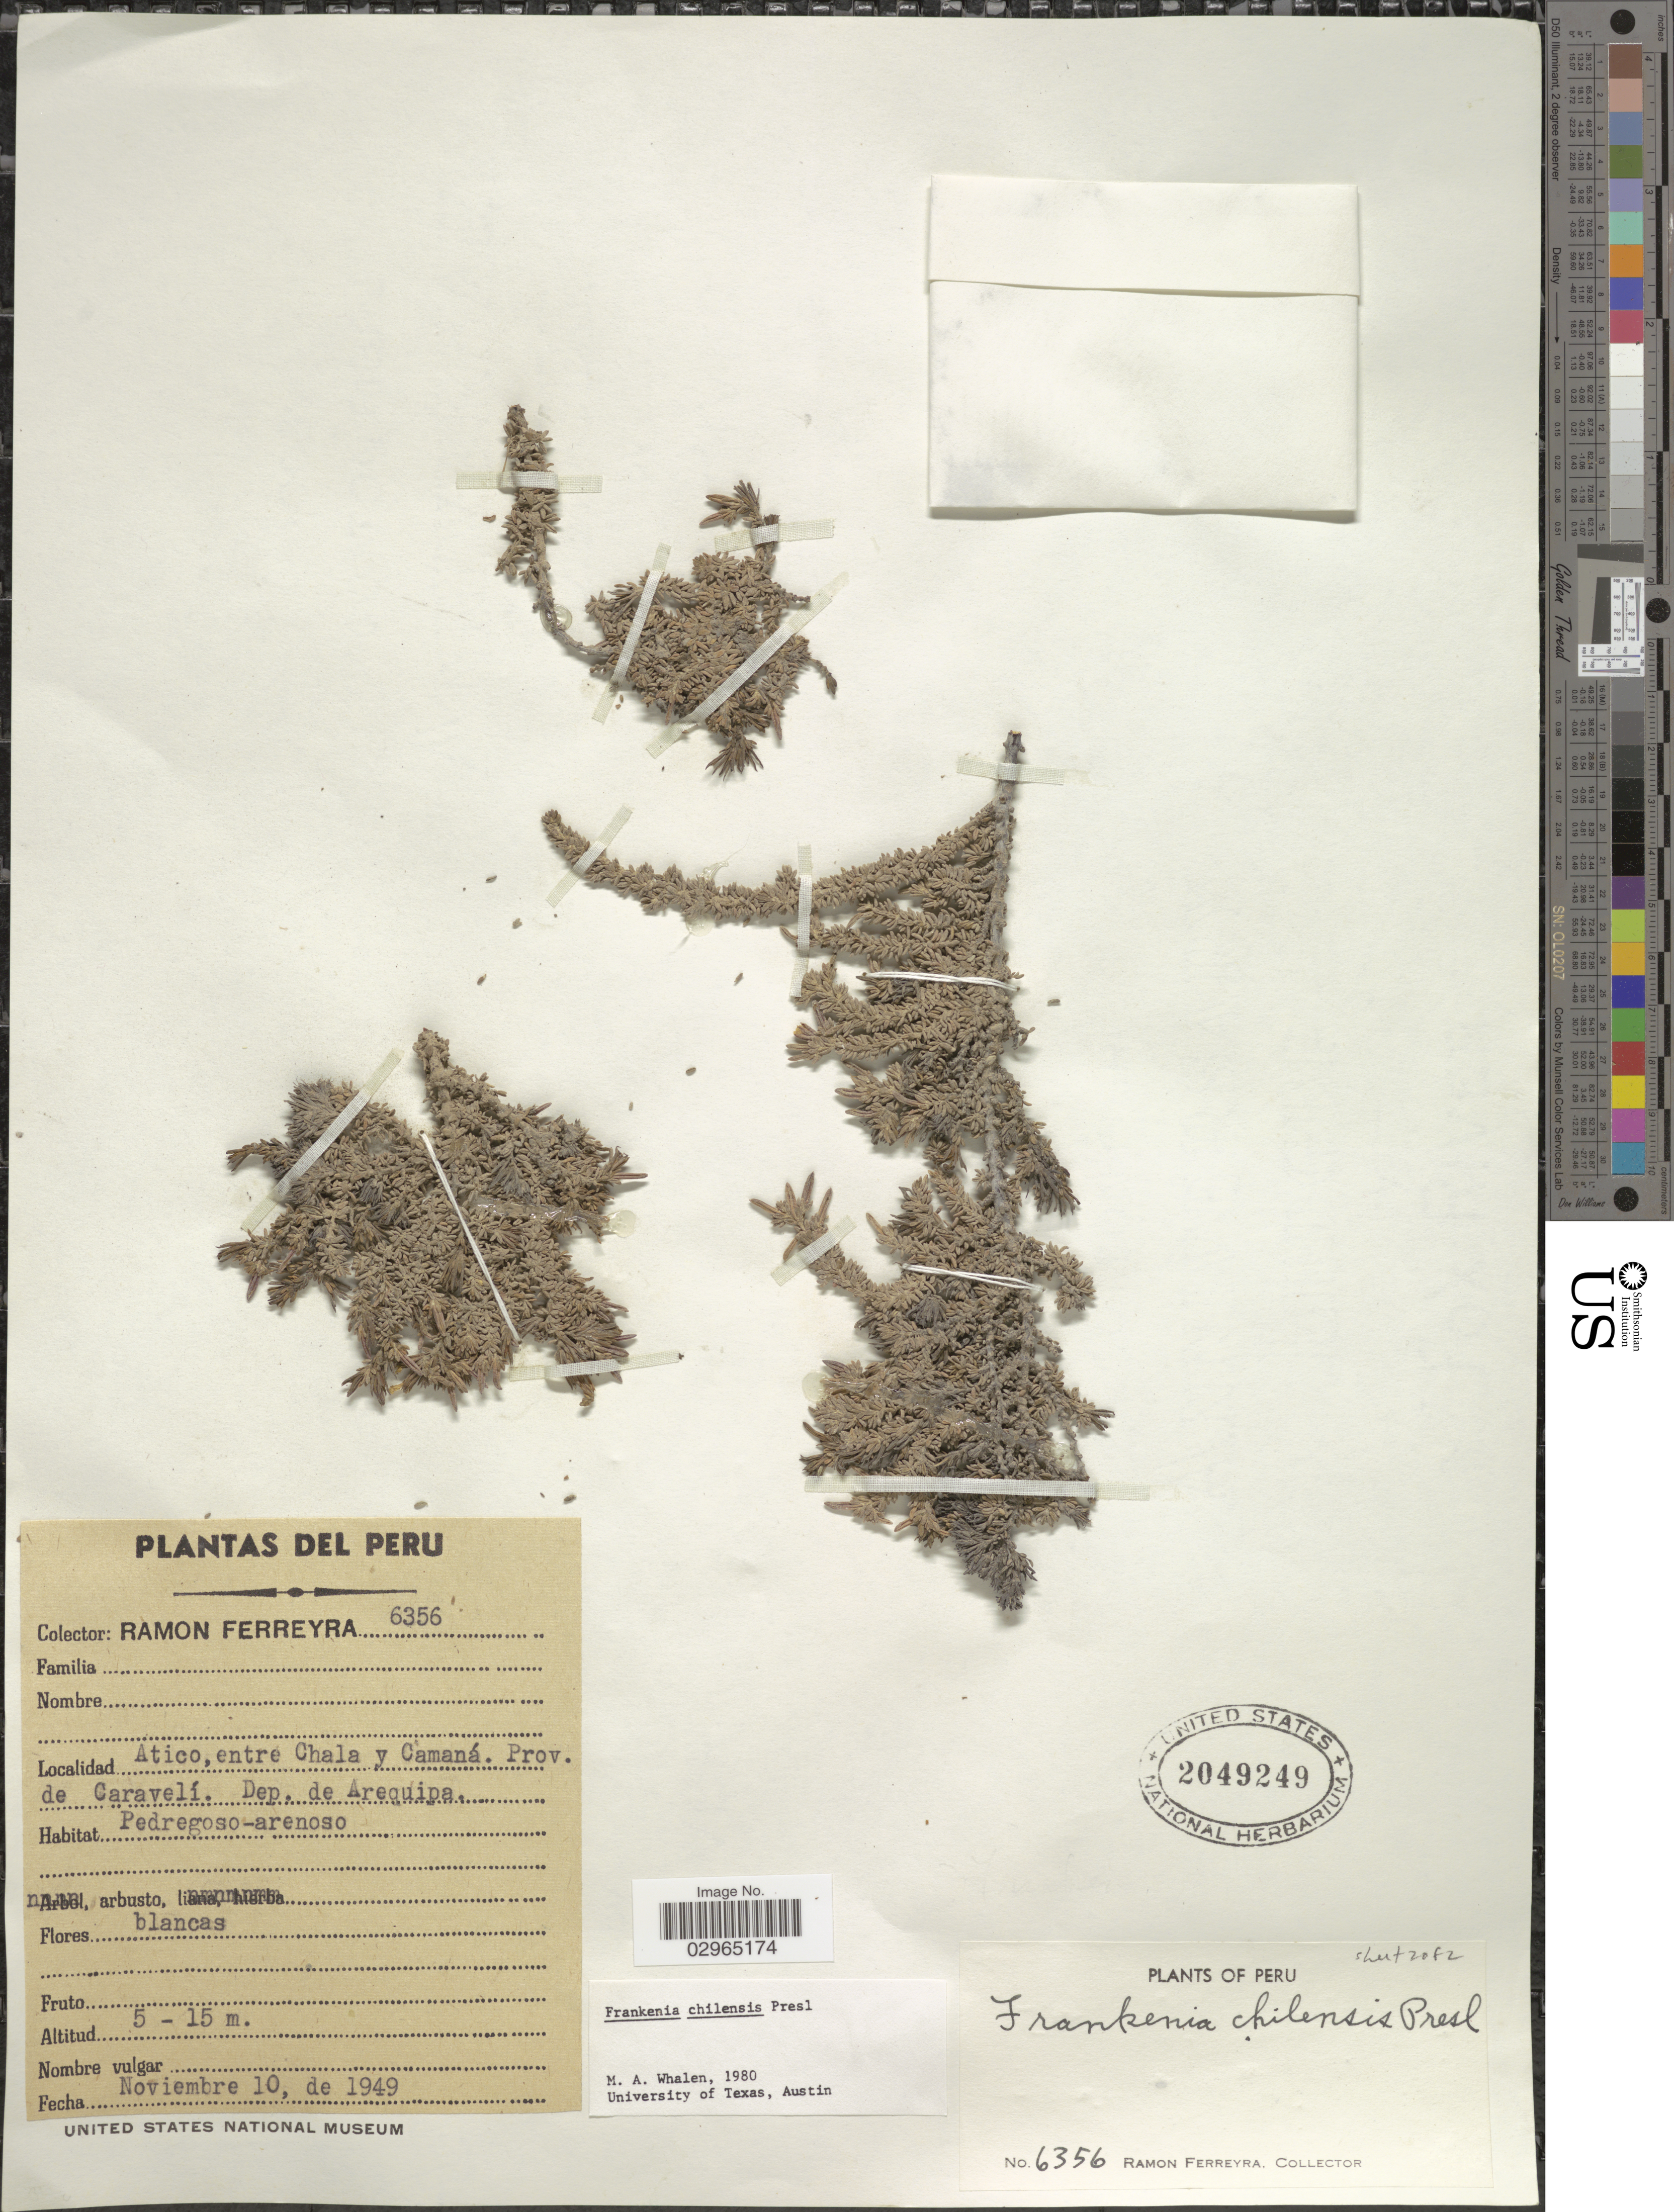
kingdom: Plantae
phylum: Tracheophyta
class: Magnoliopsida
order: Caryophyllales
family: Frankeniaceae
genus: Frankenia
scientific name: Frankenia chilensis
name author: C. Presl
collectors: R. A. Ferreyra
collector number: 6356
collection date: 1949-11-10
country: Peru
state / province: Arequipa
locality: Atico, entre Chala y Camaná. Prov. de Caravelí. Dep. de Arequipa.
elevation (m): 5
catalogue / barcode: US 2049249